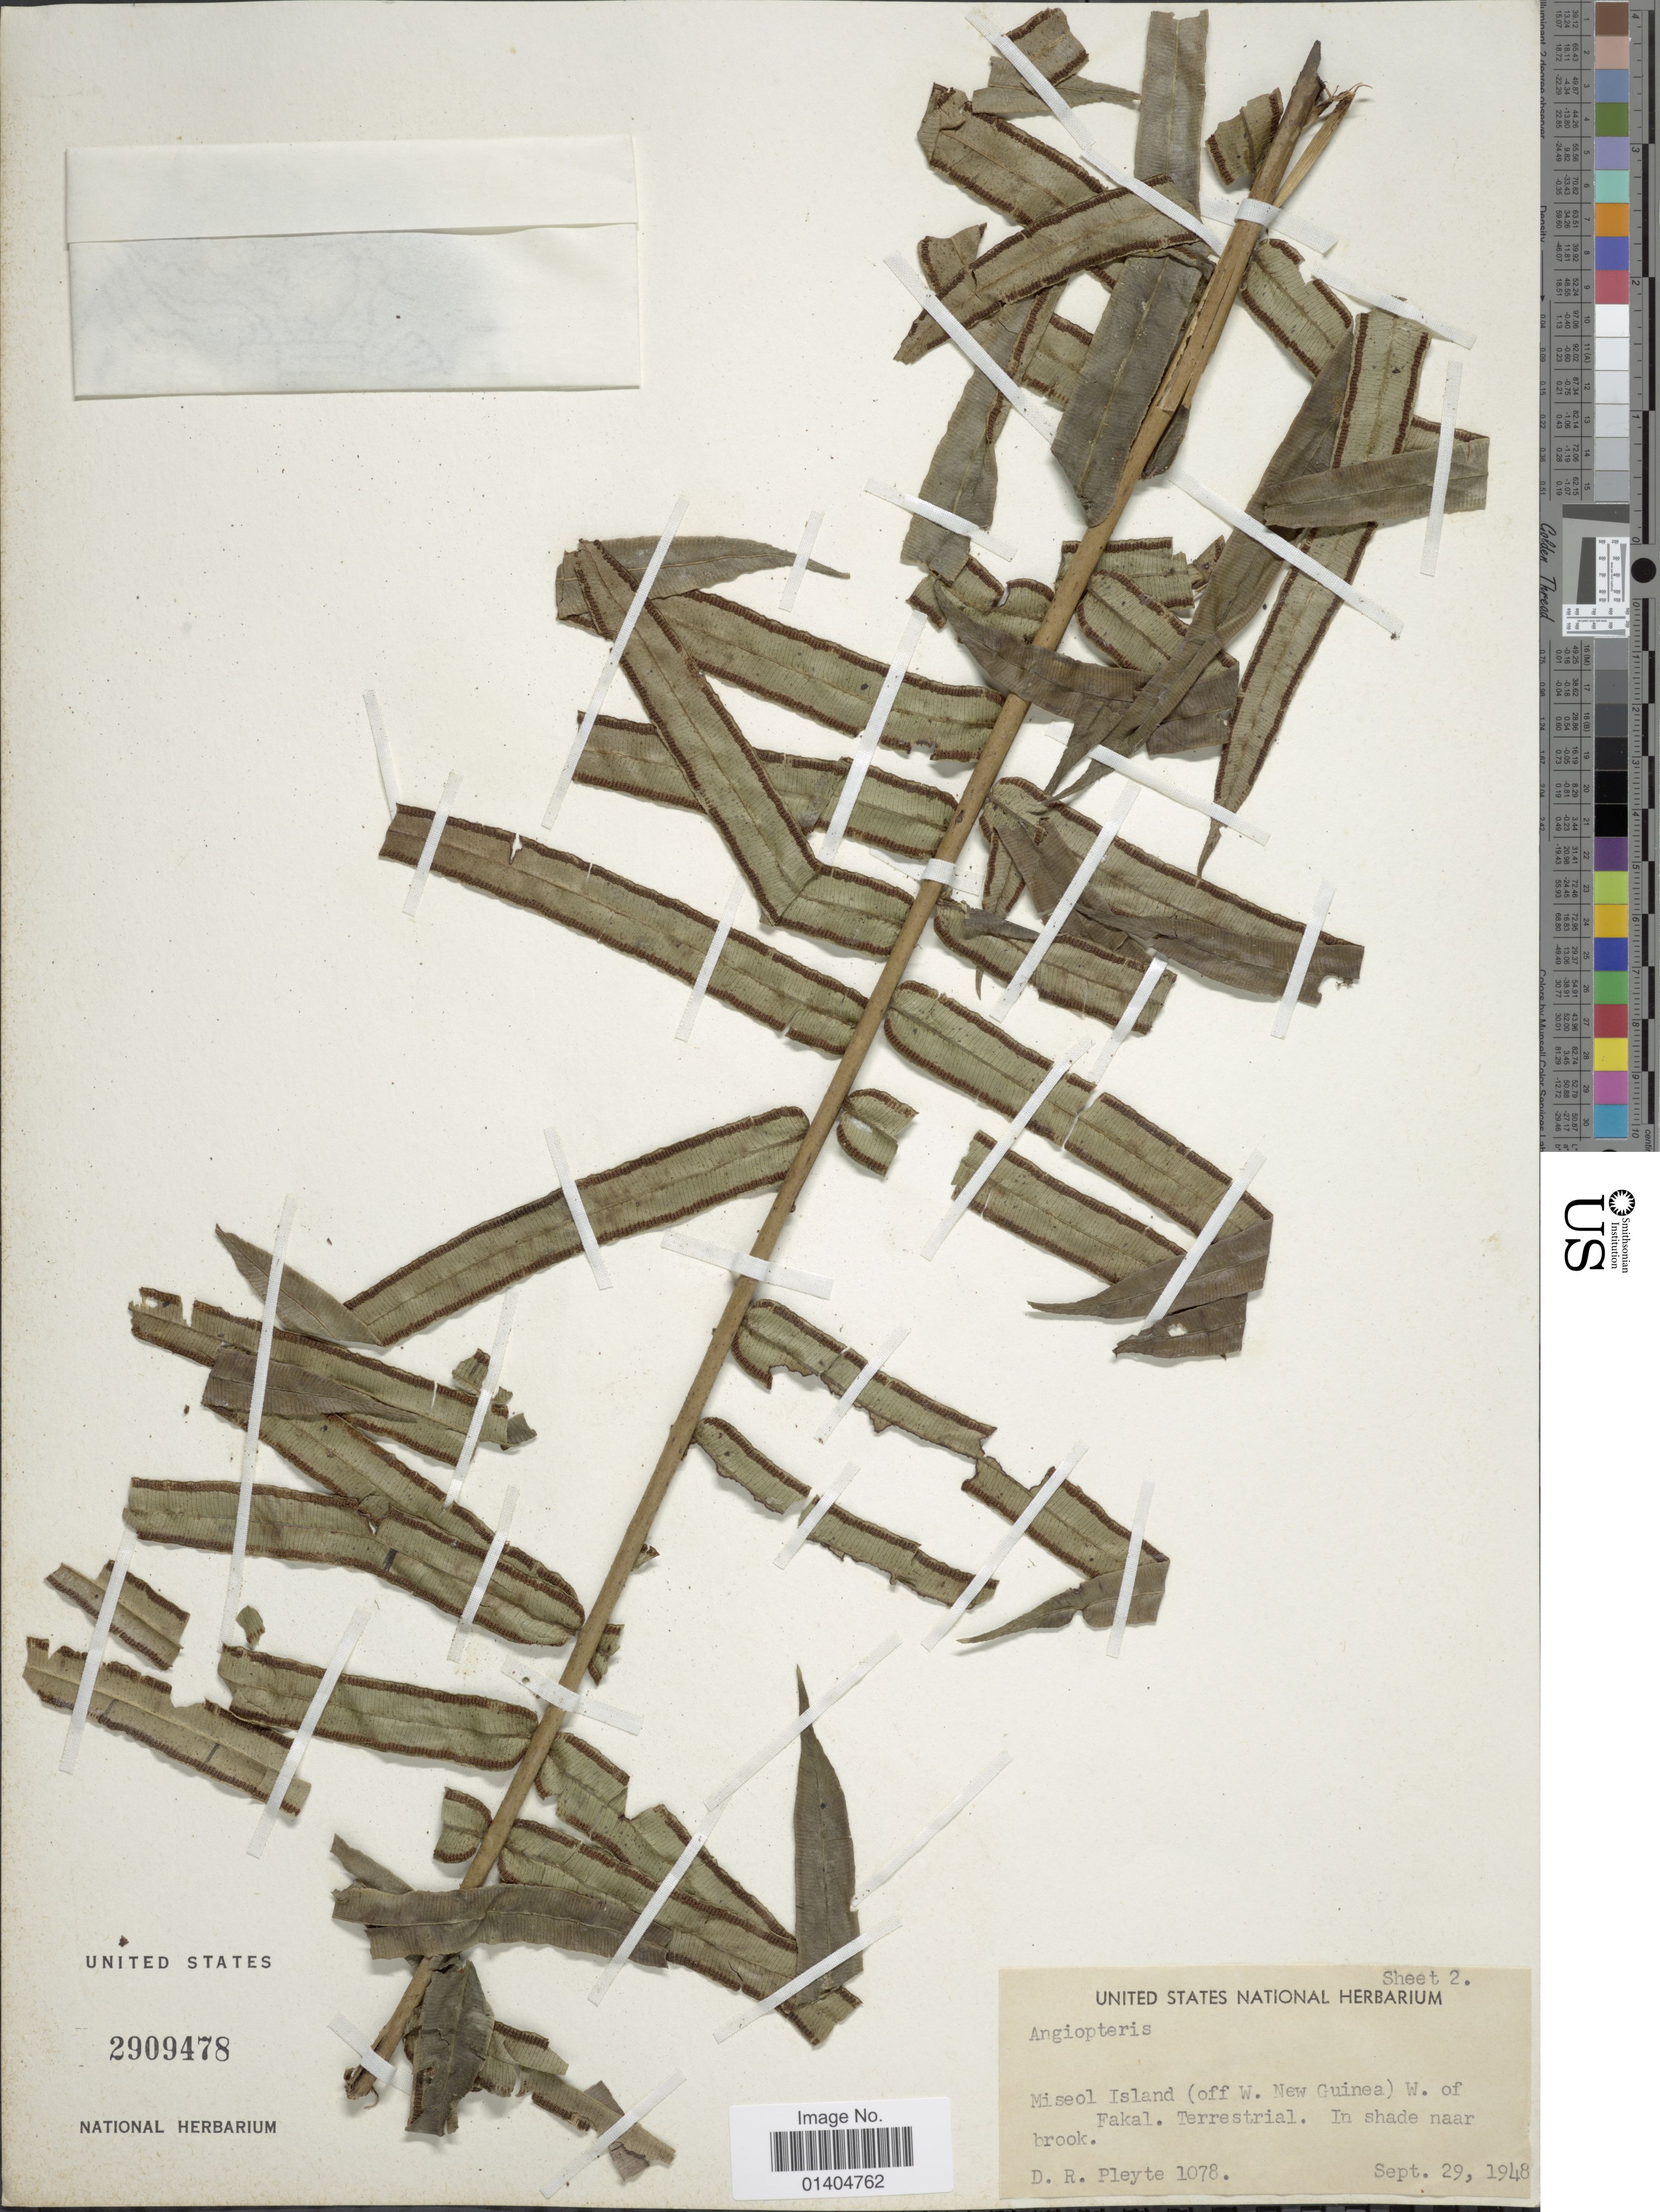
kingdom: Plantae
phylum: Tracheophyta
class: Polypodiopsida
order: Marattiales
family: Marattiaceae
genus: Angiopteris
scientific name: Angiopteris pruinosa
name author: Kunze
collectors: D. Pleyte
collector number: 1078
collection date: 1948-09-29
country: Indonesia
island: New Guinea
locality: Miseol Island (off W. New Guinea) W. of Fakal. Terrestrial, In Shade near brook.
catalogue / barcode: US 2909478